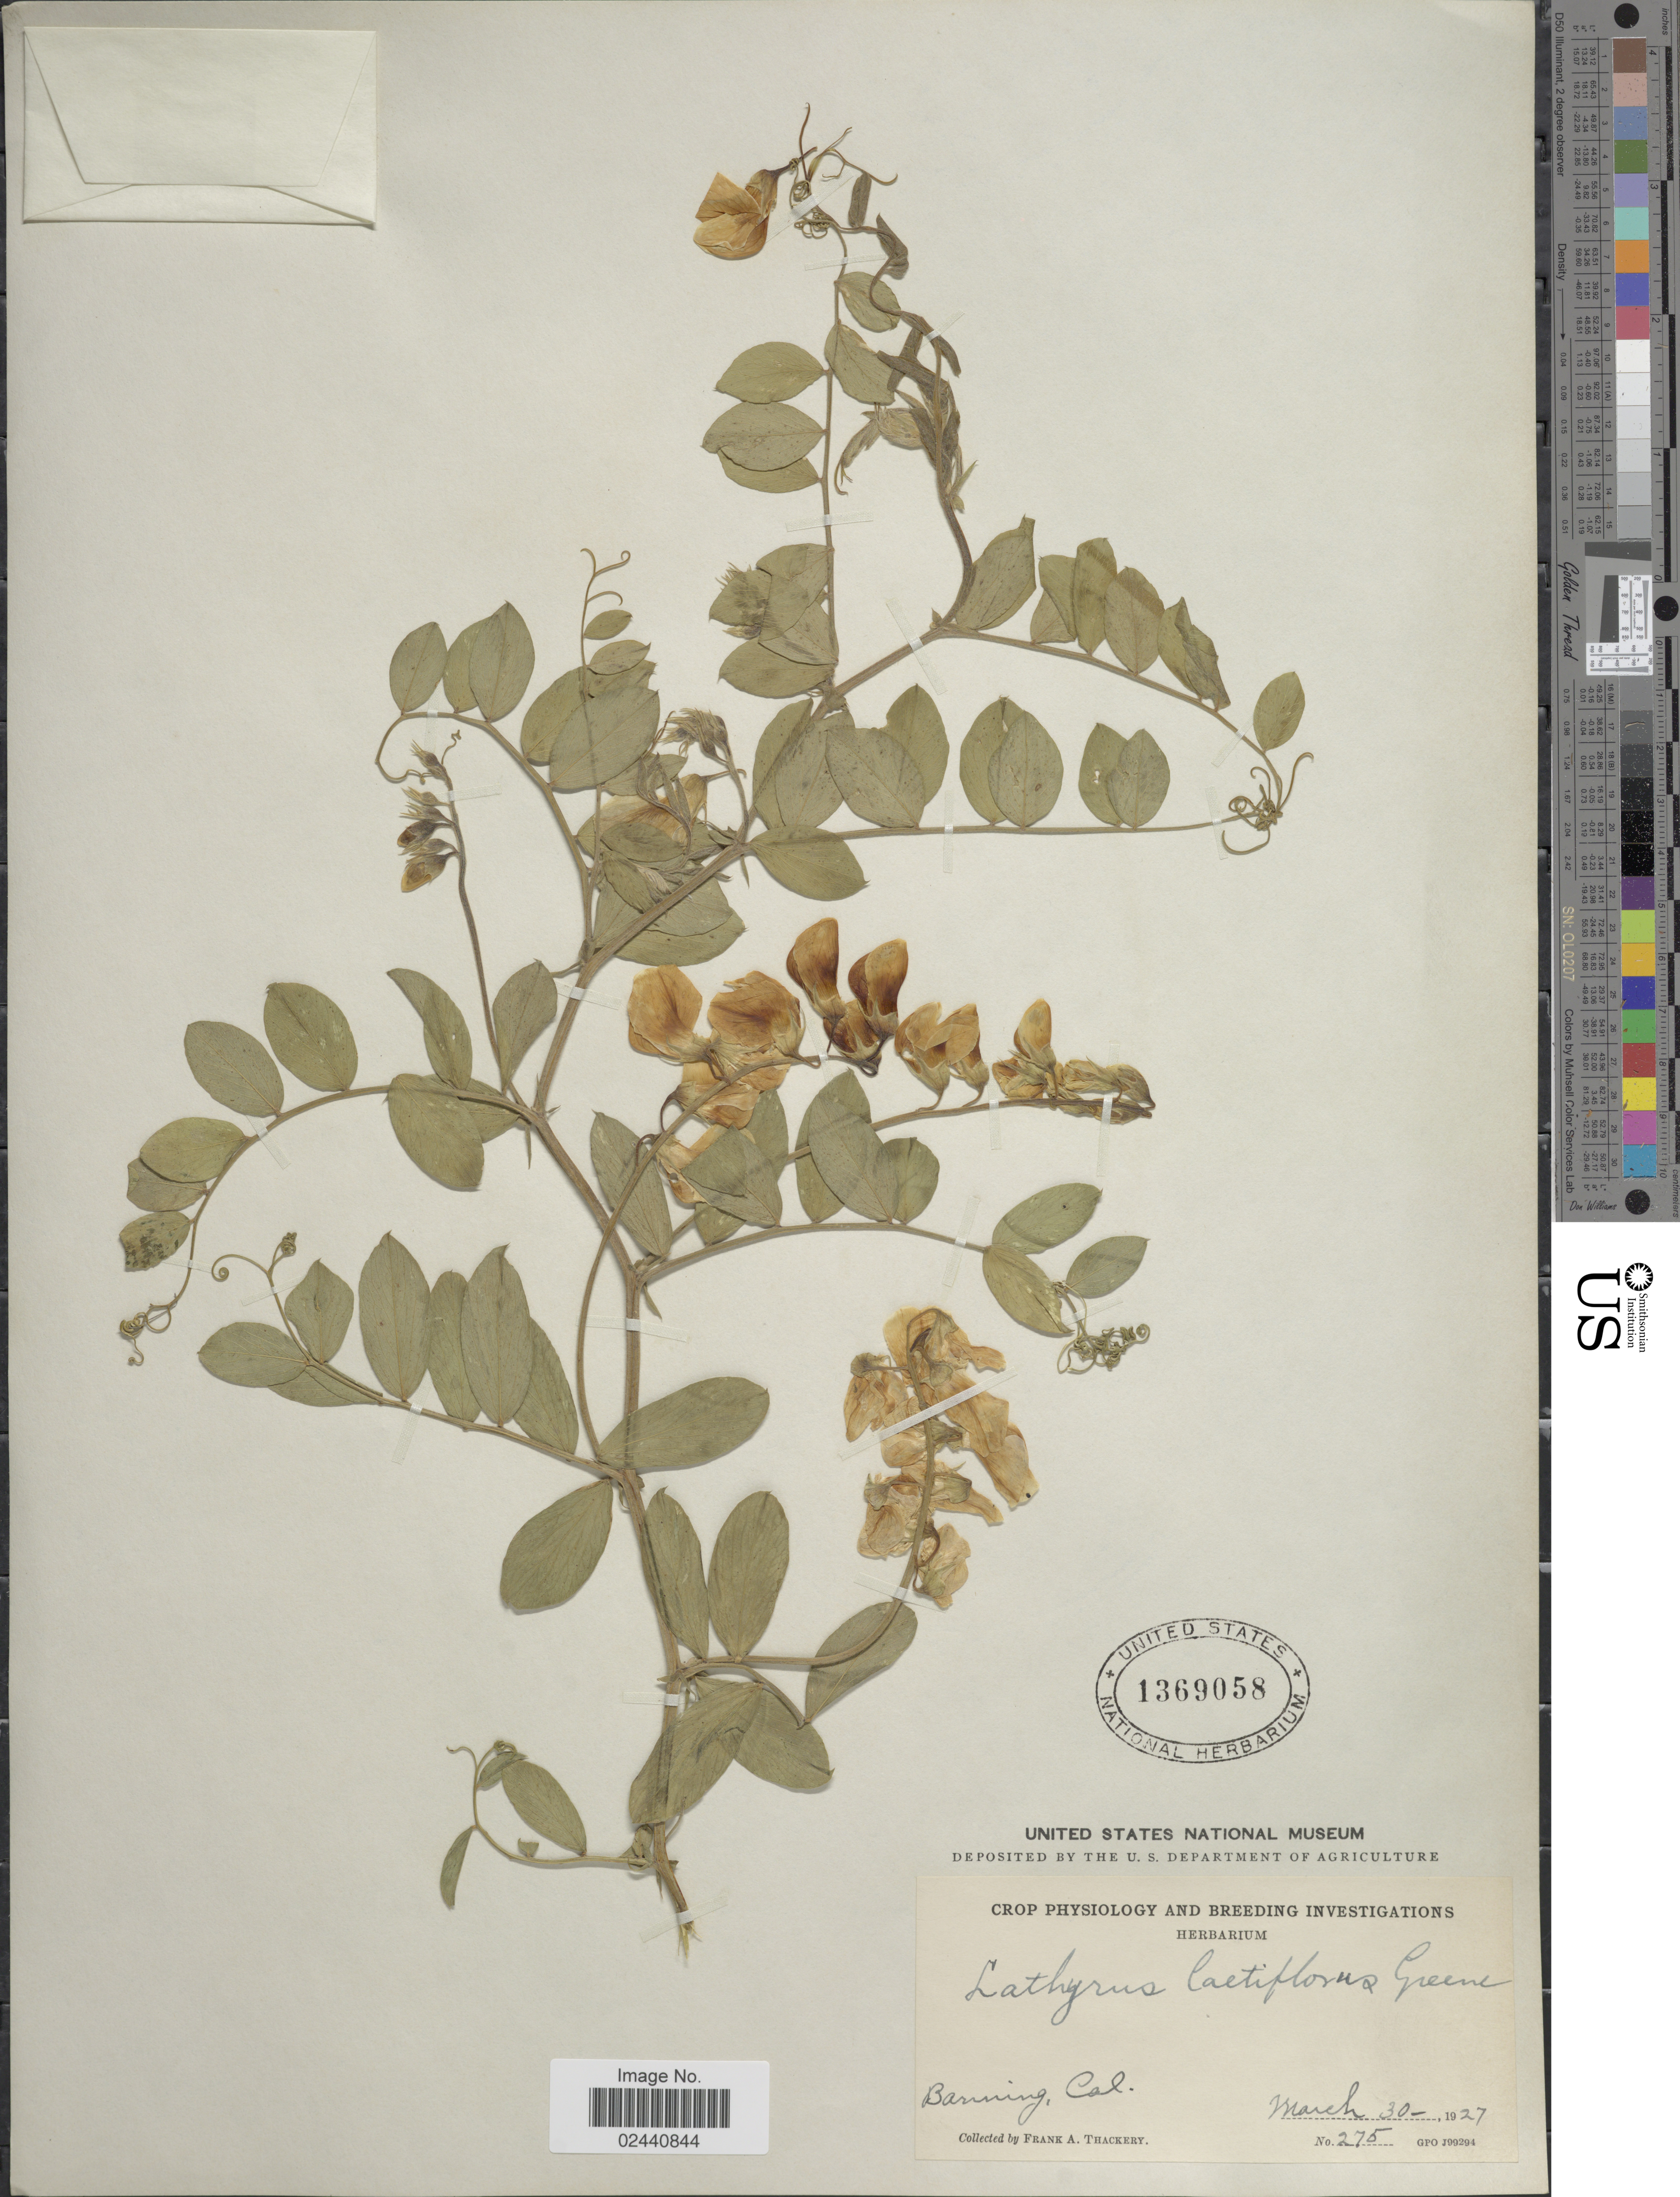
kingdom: Plantae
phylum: Tracheophyta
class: Magnoliopsida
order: Fabales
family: Fabaceae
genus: Lathyrus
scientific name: Lathyrus laetiflorus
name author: Greene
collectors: F. Thackery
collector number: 275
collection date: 1927-03-30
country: United States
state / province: California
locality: Banning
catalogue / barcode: US 1369058